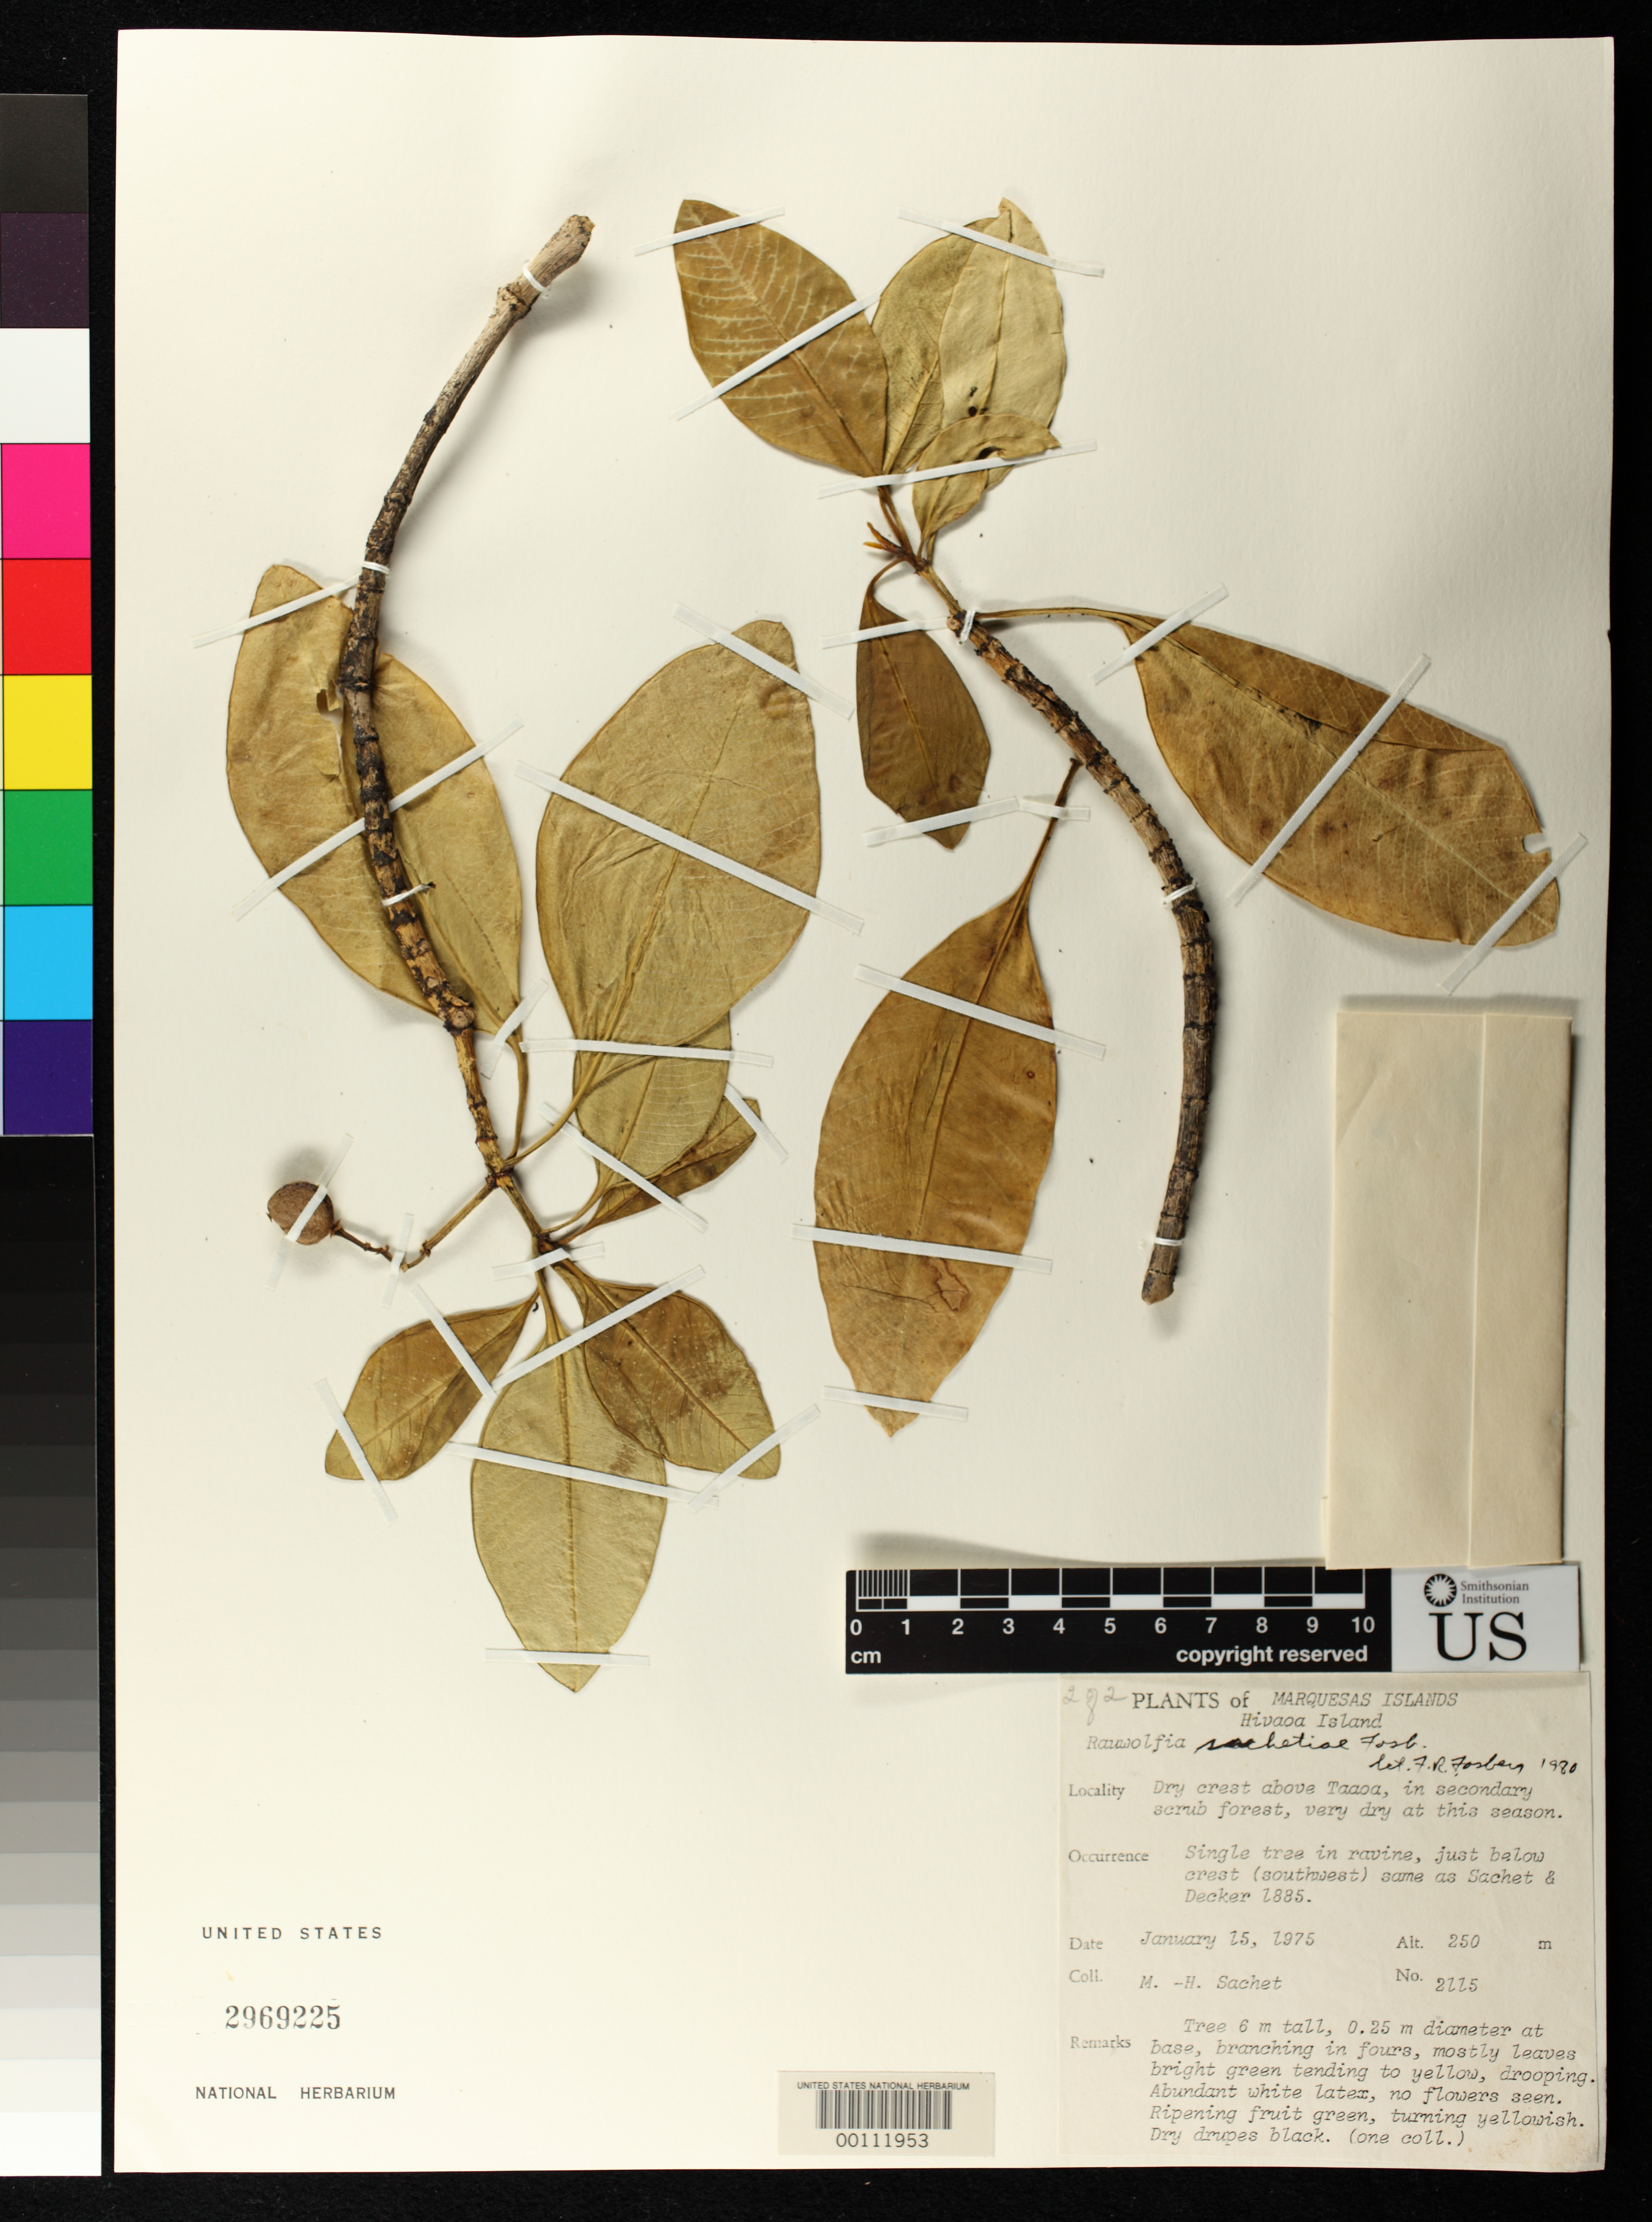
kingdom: Plantae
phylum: Tracheophyta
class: Magnoliopsida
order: Gentianales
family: Apocynaceae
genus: Rauvolfia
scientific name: Rauvolfia sachetiae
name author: Fosberg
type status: Holotype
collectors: M.-H. Sachet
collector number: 2115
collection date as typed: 15 Jan 1975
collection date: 1975-01-15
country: French Polynesia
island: Hiva Oa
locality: Hivaoa Island, dry crest above Taaoa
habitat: Secondary scrub forest, very dry at this season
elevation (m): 250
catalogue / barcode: US 2969225